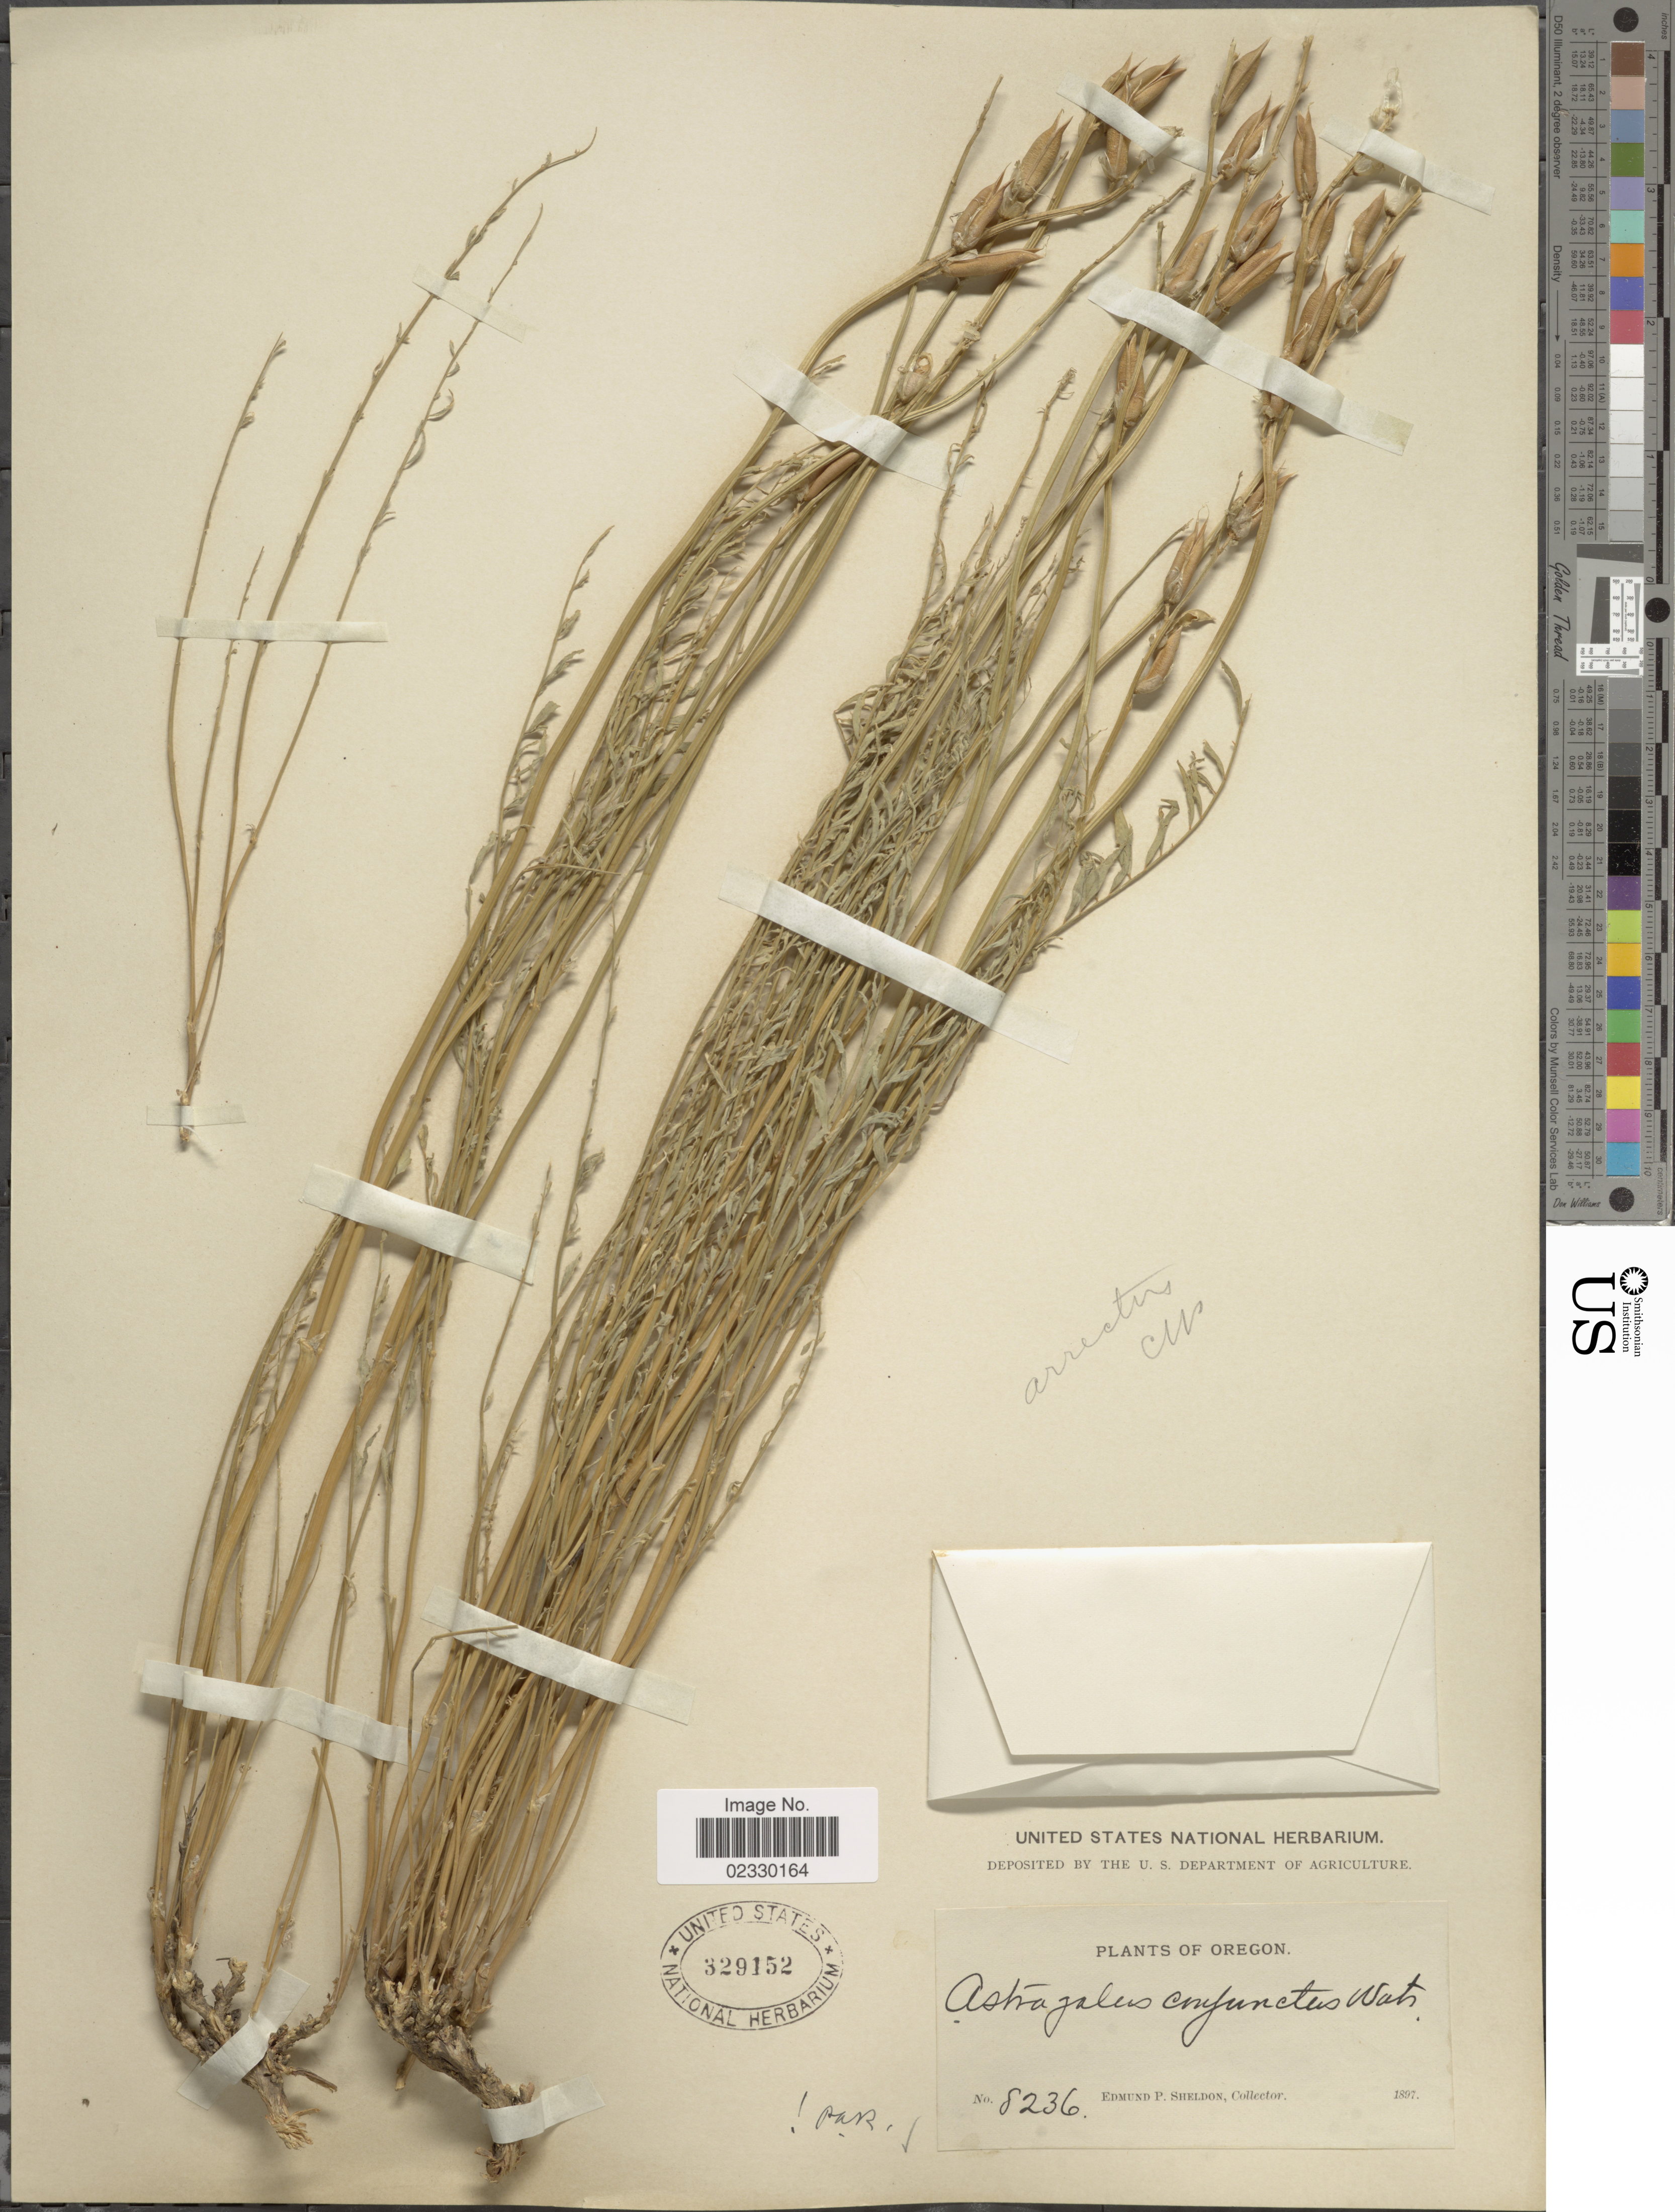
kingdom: Plantae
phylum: Tracheophyta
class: Magnoliopsida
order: Fabales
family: Fabaceae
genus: Astragalus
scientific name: Astragalus conjunctus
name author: S. Watson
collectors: E. P. Sheldon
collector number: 8236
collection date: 1897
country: United States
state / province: Oregon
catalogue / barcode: US 329152